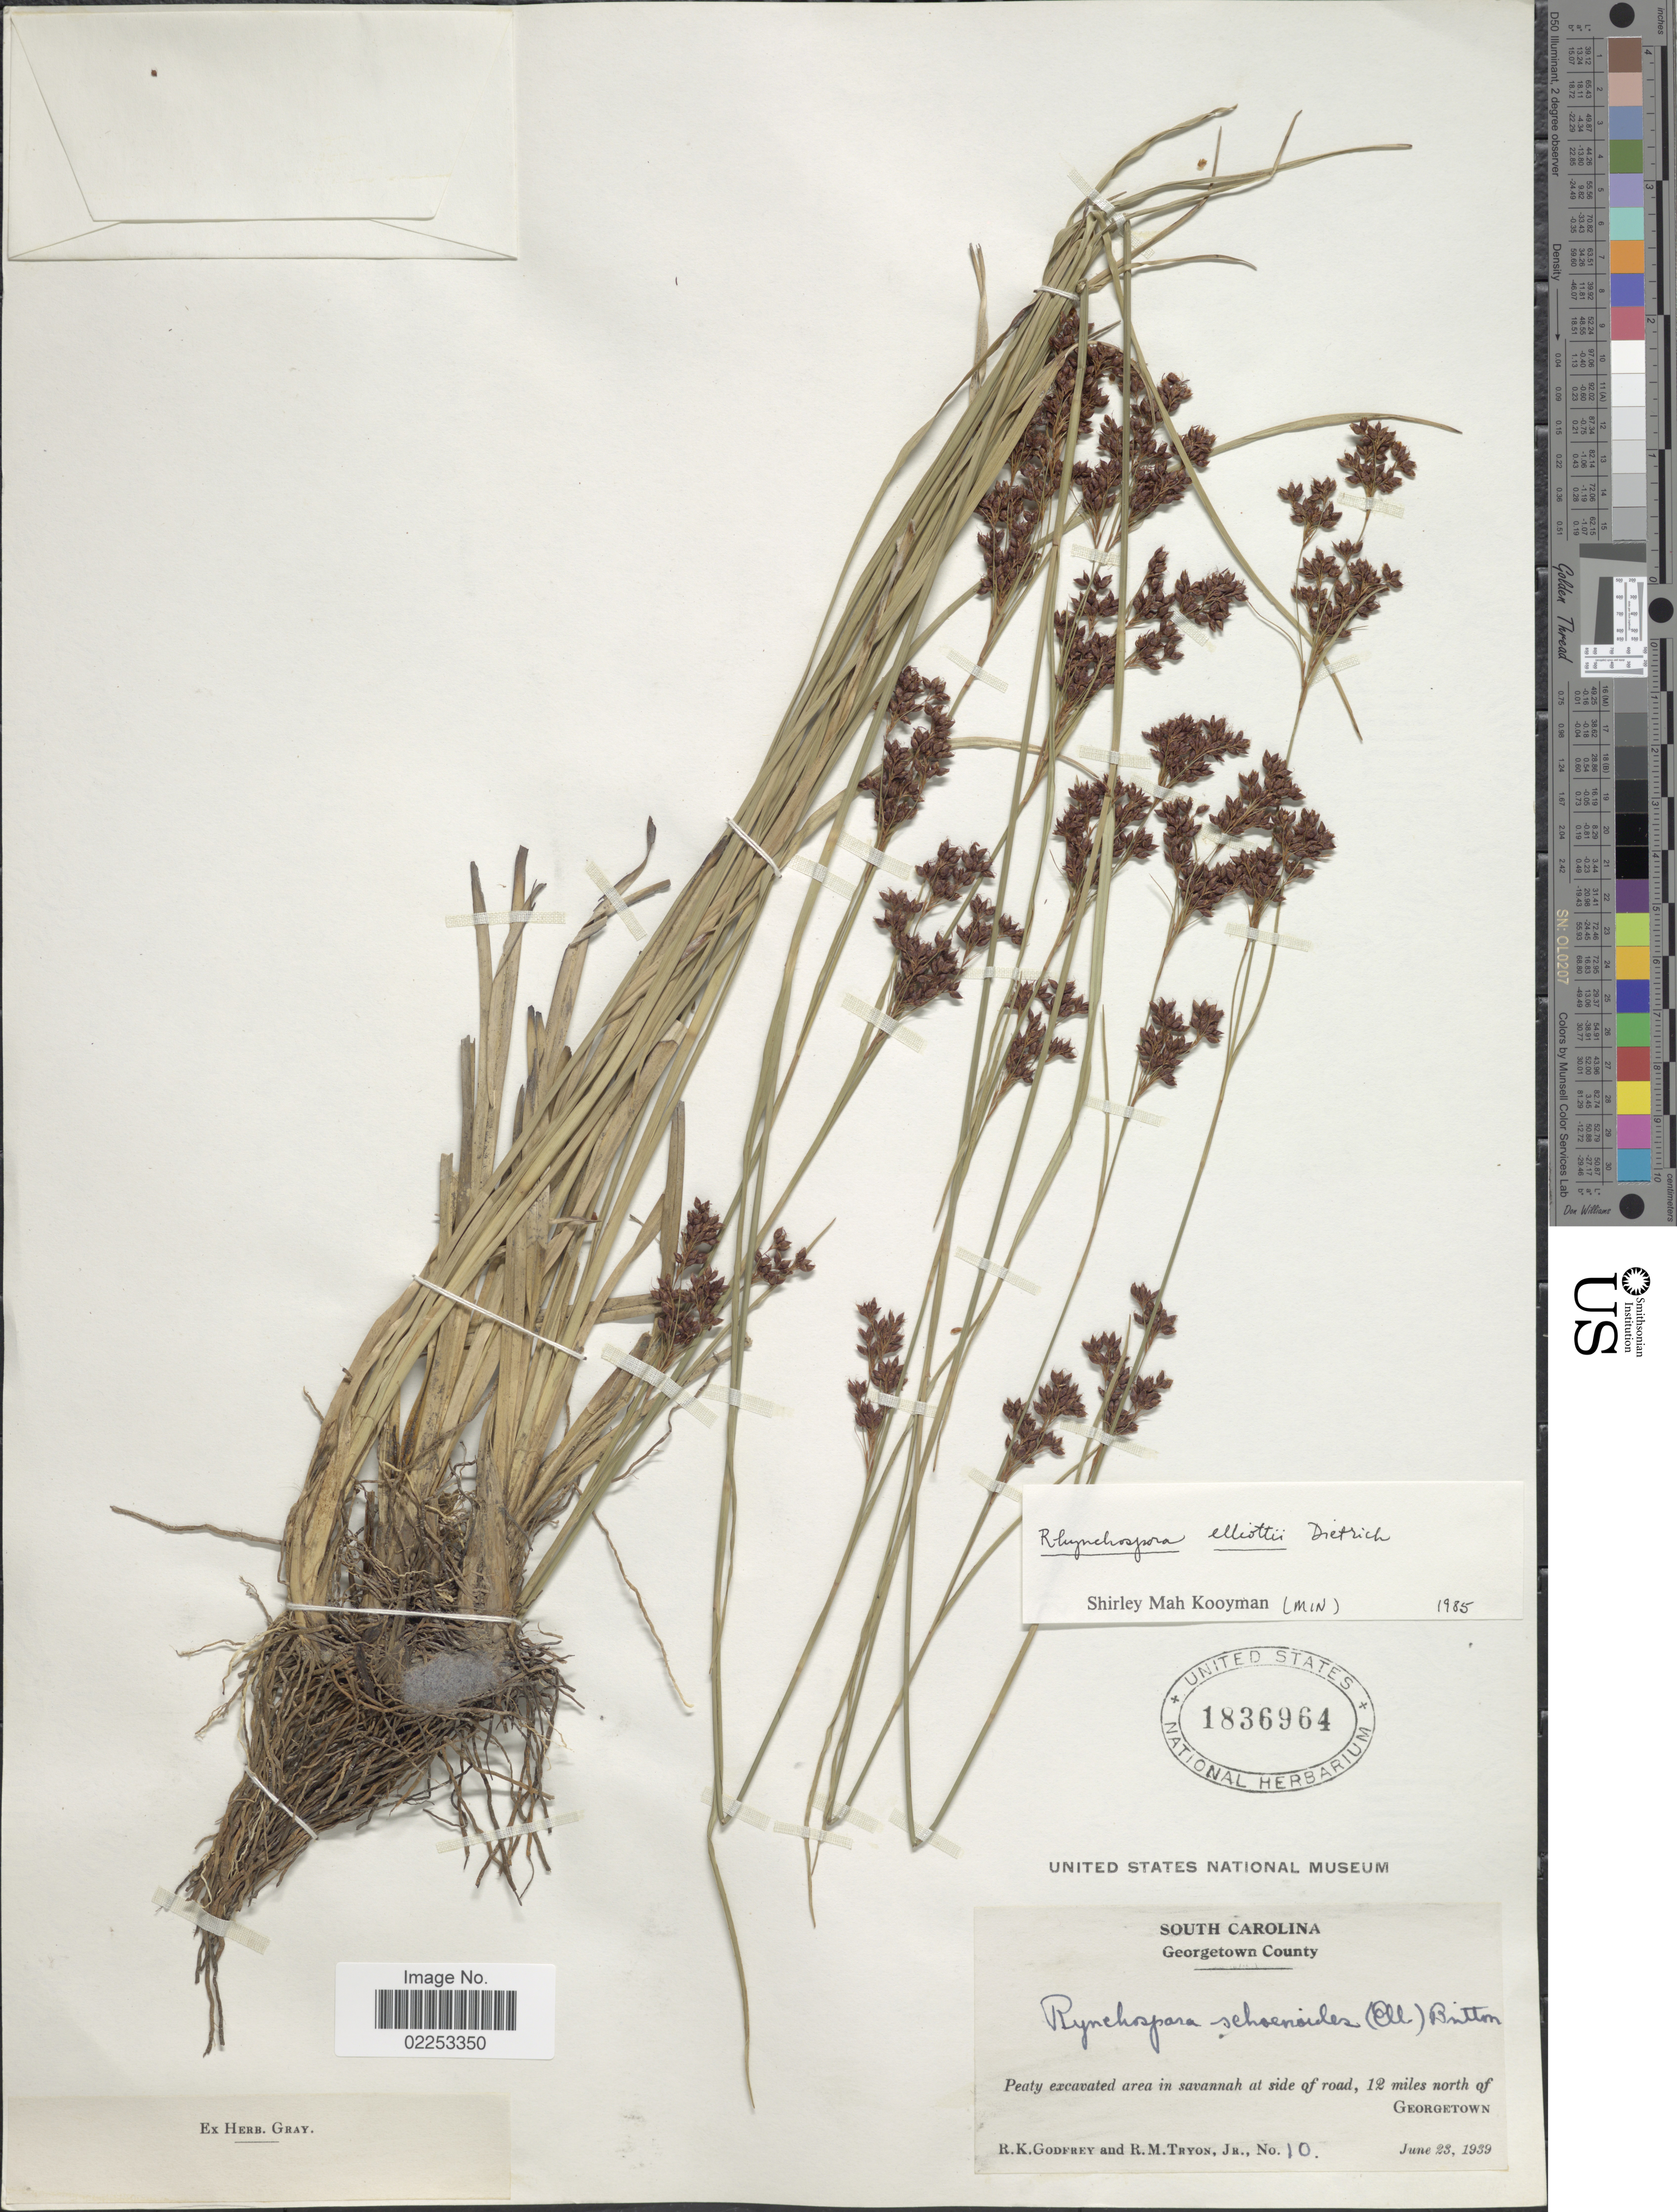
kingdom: Plantae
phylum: Tracheophyta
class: Liliopsida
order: Poales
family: Cyperaceae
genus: Rhynchospora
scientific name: Rhynchospora elliottii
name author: A. Dietr.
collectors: R. K. Godfrey & R. M. Tryon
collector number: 10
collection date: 1939-06-23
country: United States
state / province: South Carolina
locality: Georgetown County, Peaty excavated area in savannah at side of road, 12 miles north of Georgetown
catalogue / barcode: US 1836964